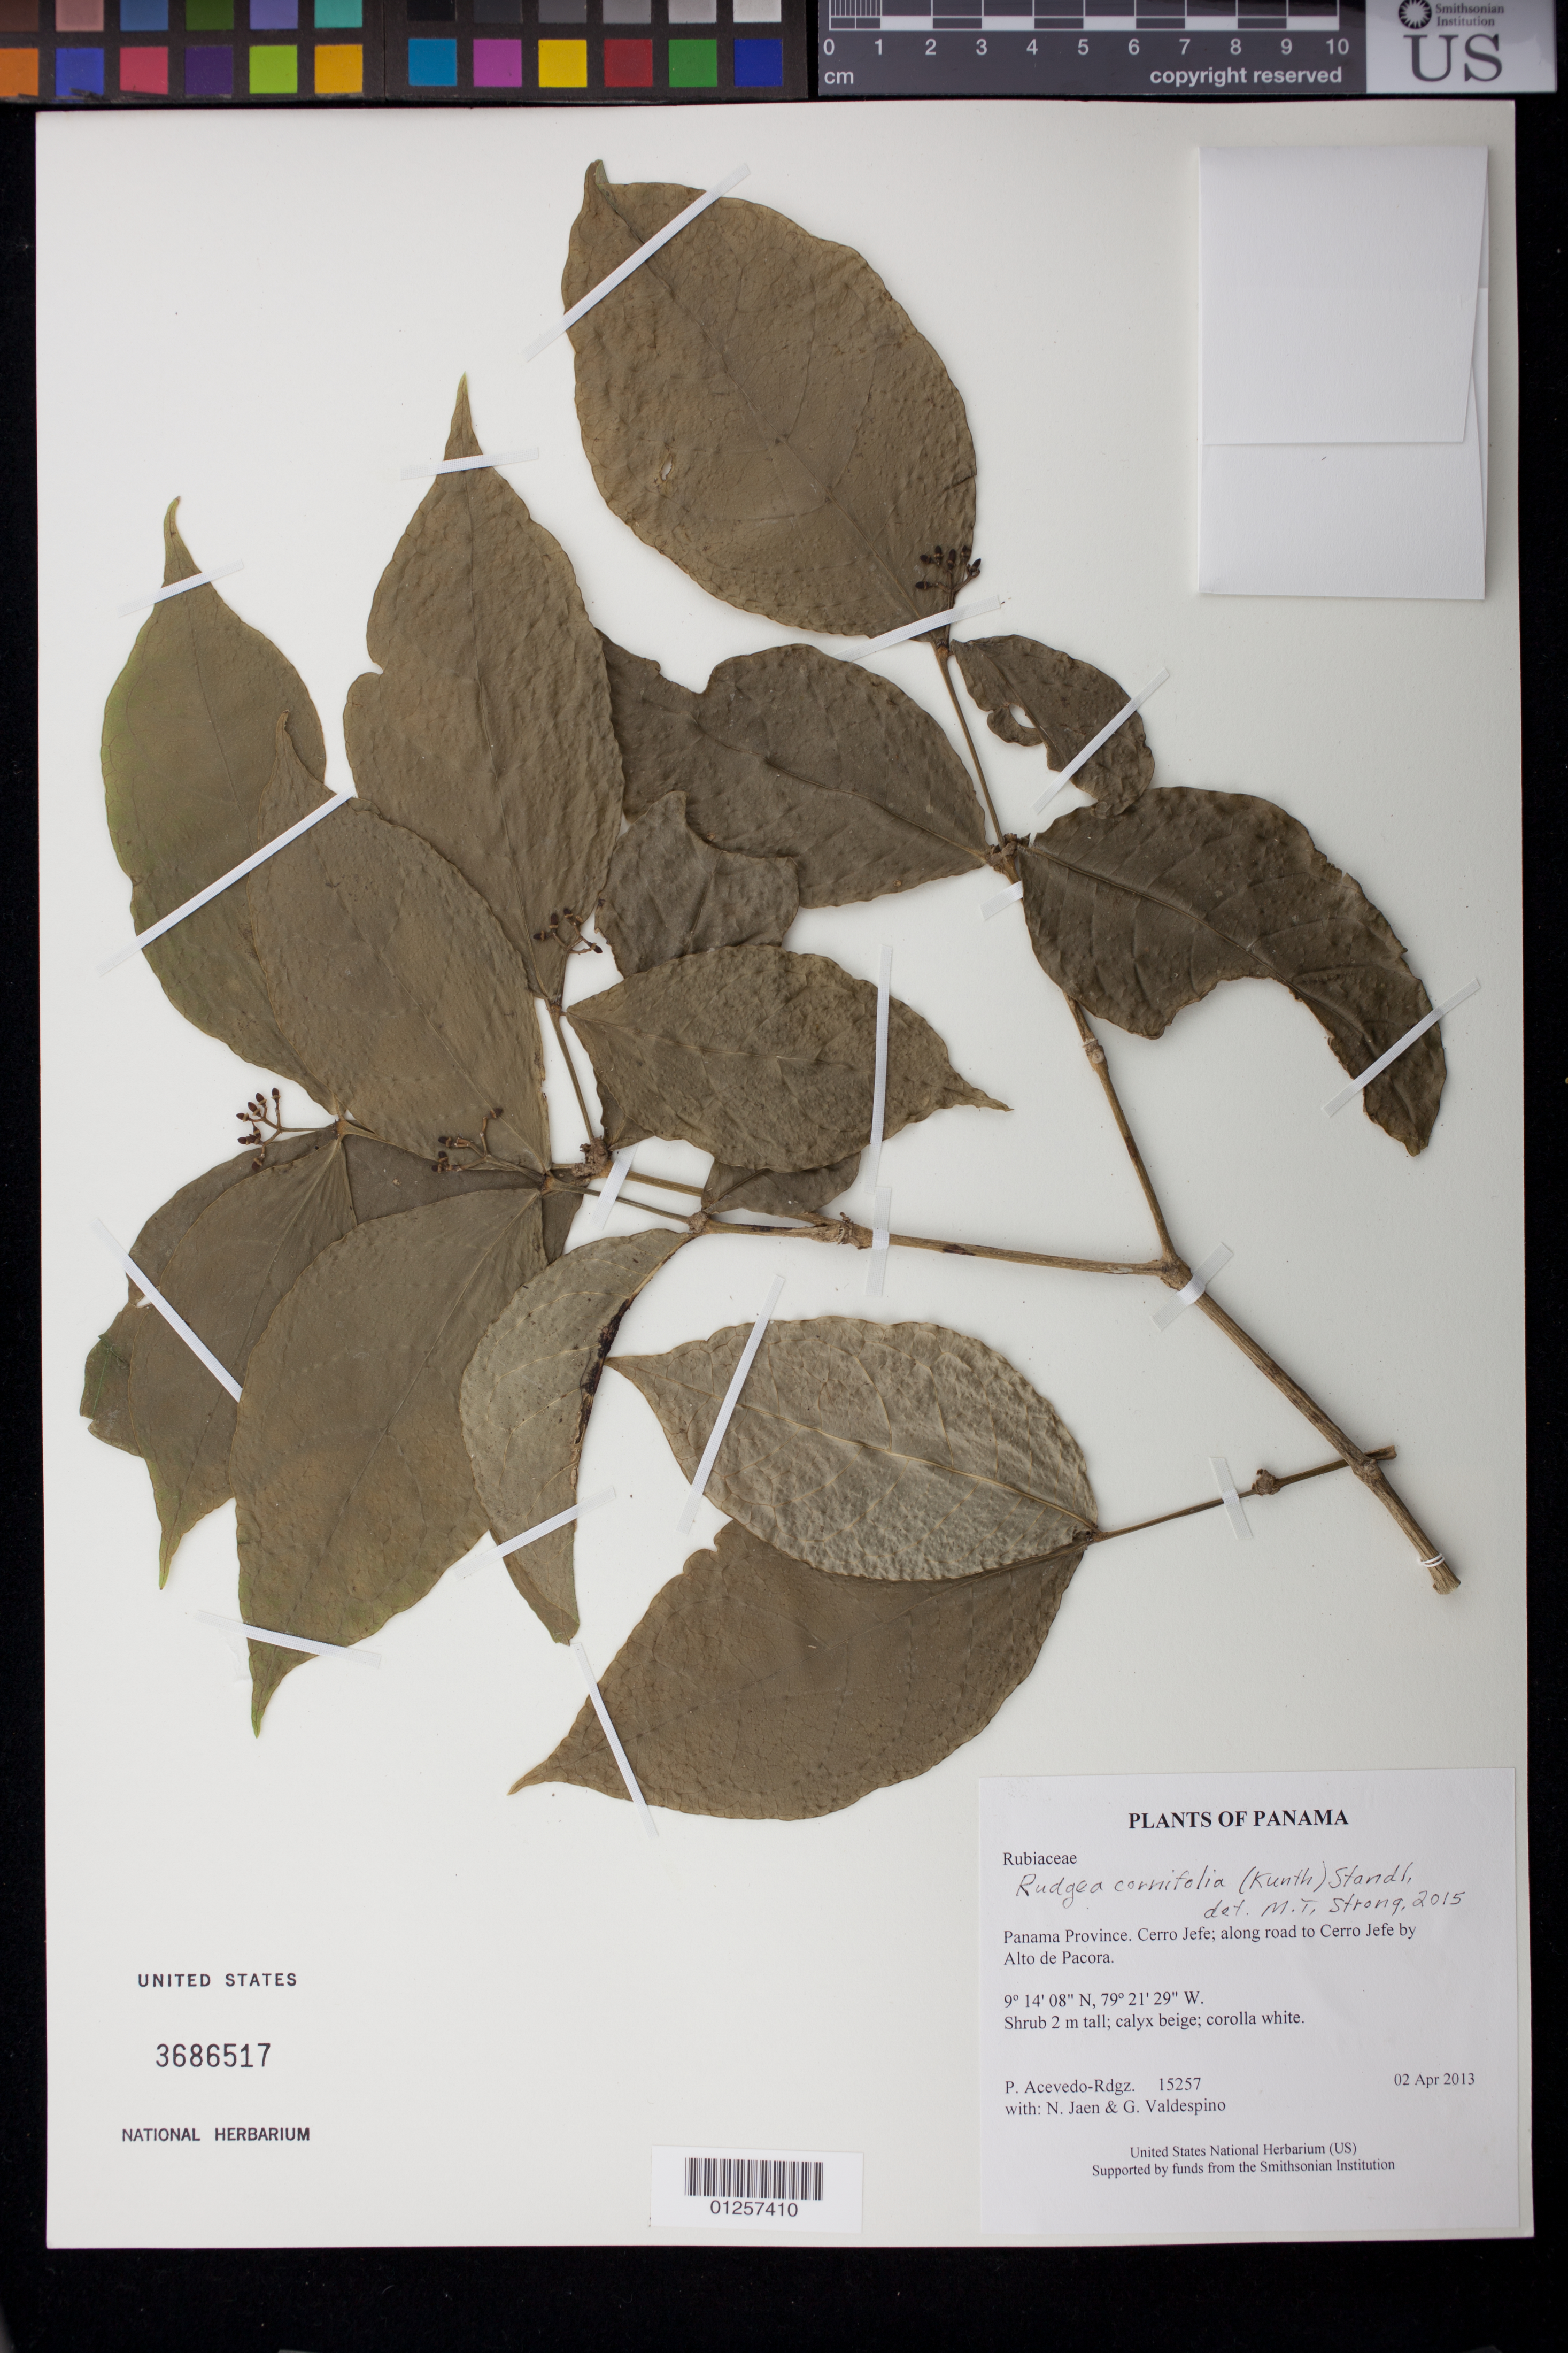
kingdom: Plantae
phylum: Tracheophyta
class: Magnoliopsida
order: Gentianales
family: Rubiaceae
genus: Rudgea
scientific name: Rudgea cornifolia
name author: (Kunth) Standl.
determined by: Strong, M. T., (US), Smithsonian Institution - National Museum of Natural History (UNITED STATES)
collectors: P. Acevedo-Rodr., N. Jaén & G. Valdespino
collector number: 15257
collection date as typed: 02 Apr 2013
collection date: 2013-04-02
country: Panama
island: Panama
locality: Cerro Jefe; along road to Cerro Jefe by Alto de Pacora.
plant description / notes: US, MO, PMA, SCZ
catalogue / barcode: US 3686517